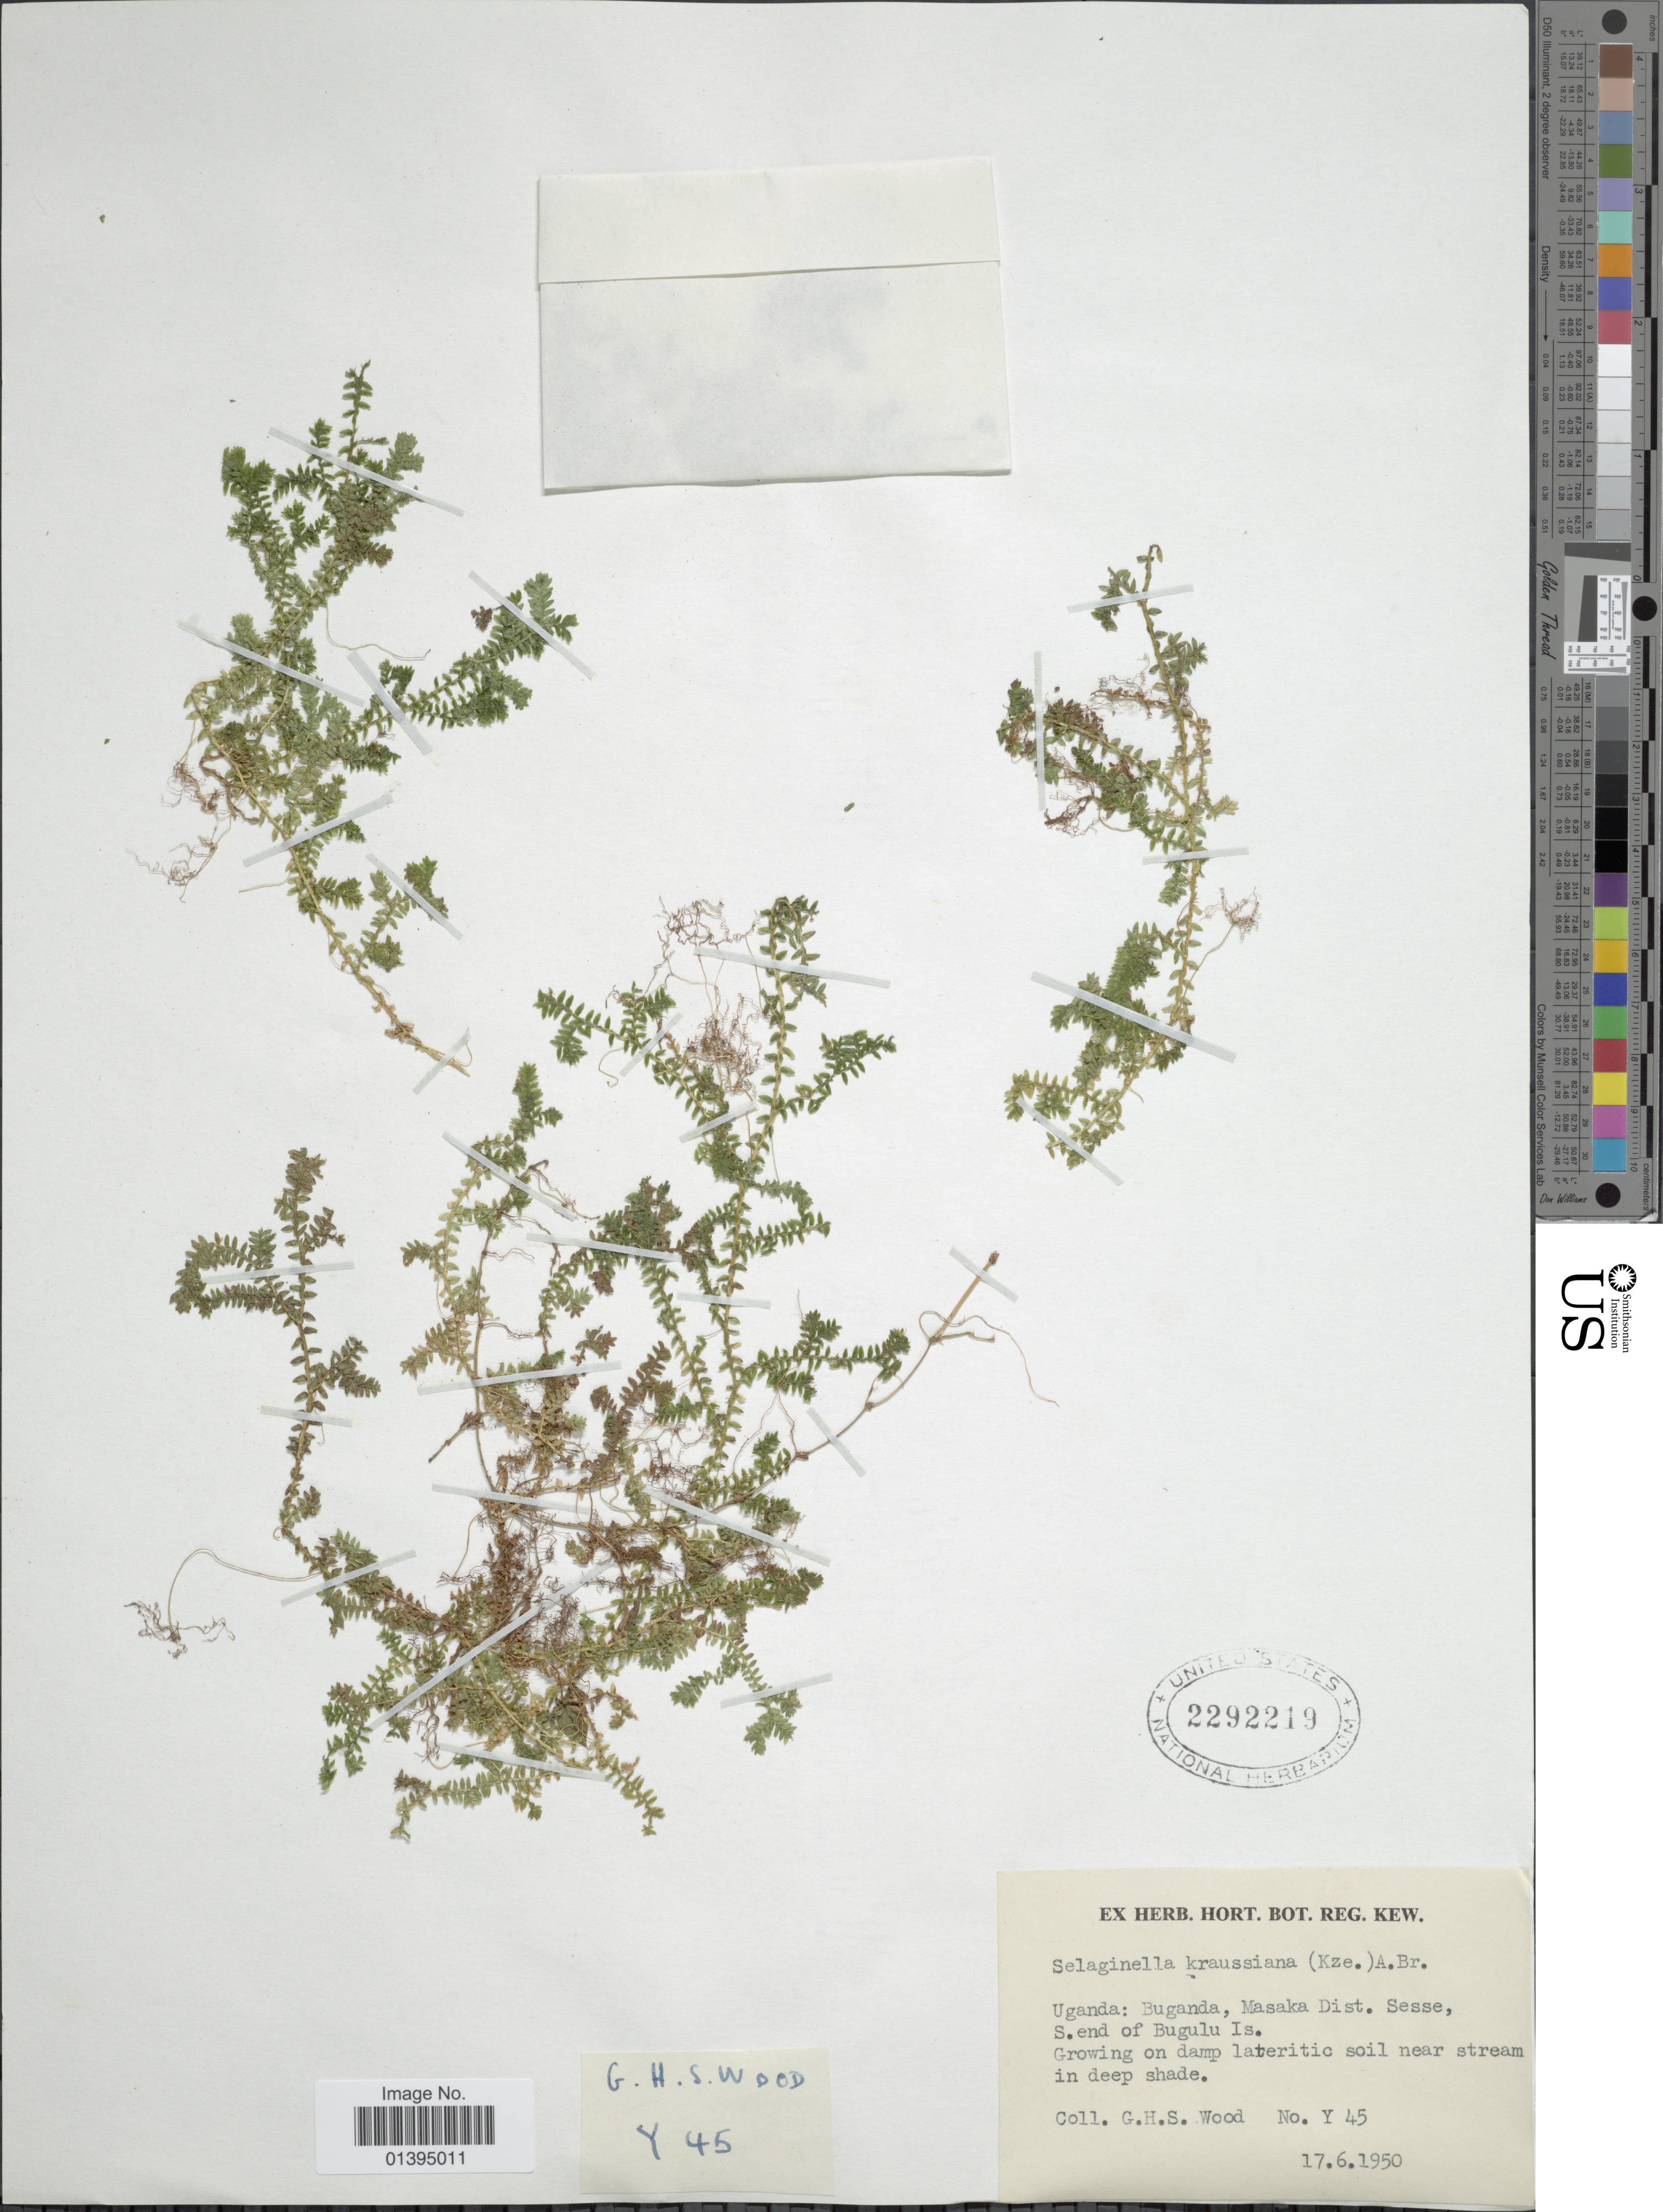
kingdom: Plantae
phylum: Tracheophyta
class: Lycopodiopsida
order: Selaginellales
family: Selaginellaceae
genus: Selaginella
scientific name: Selaginella kraussiana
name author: (Kunze) A. Braun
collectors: G. Wood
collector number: Y 45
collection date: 1950-06-17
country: Uganda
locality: Buganda, Masaka Dist. sesse, S. end of Bugulu Is.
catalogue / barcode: US 2292219